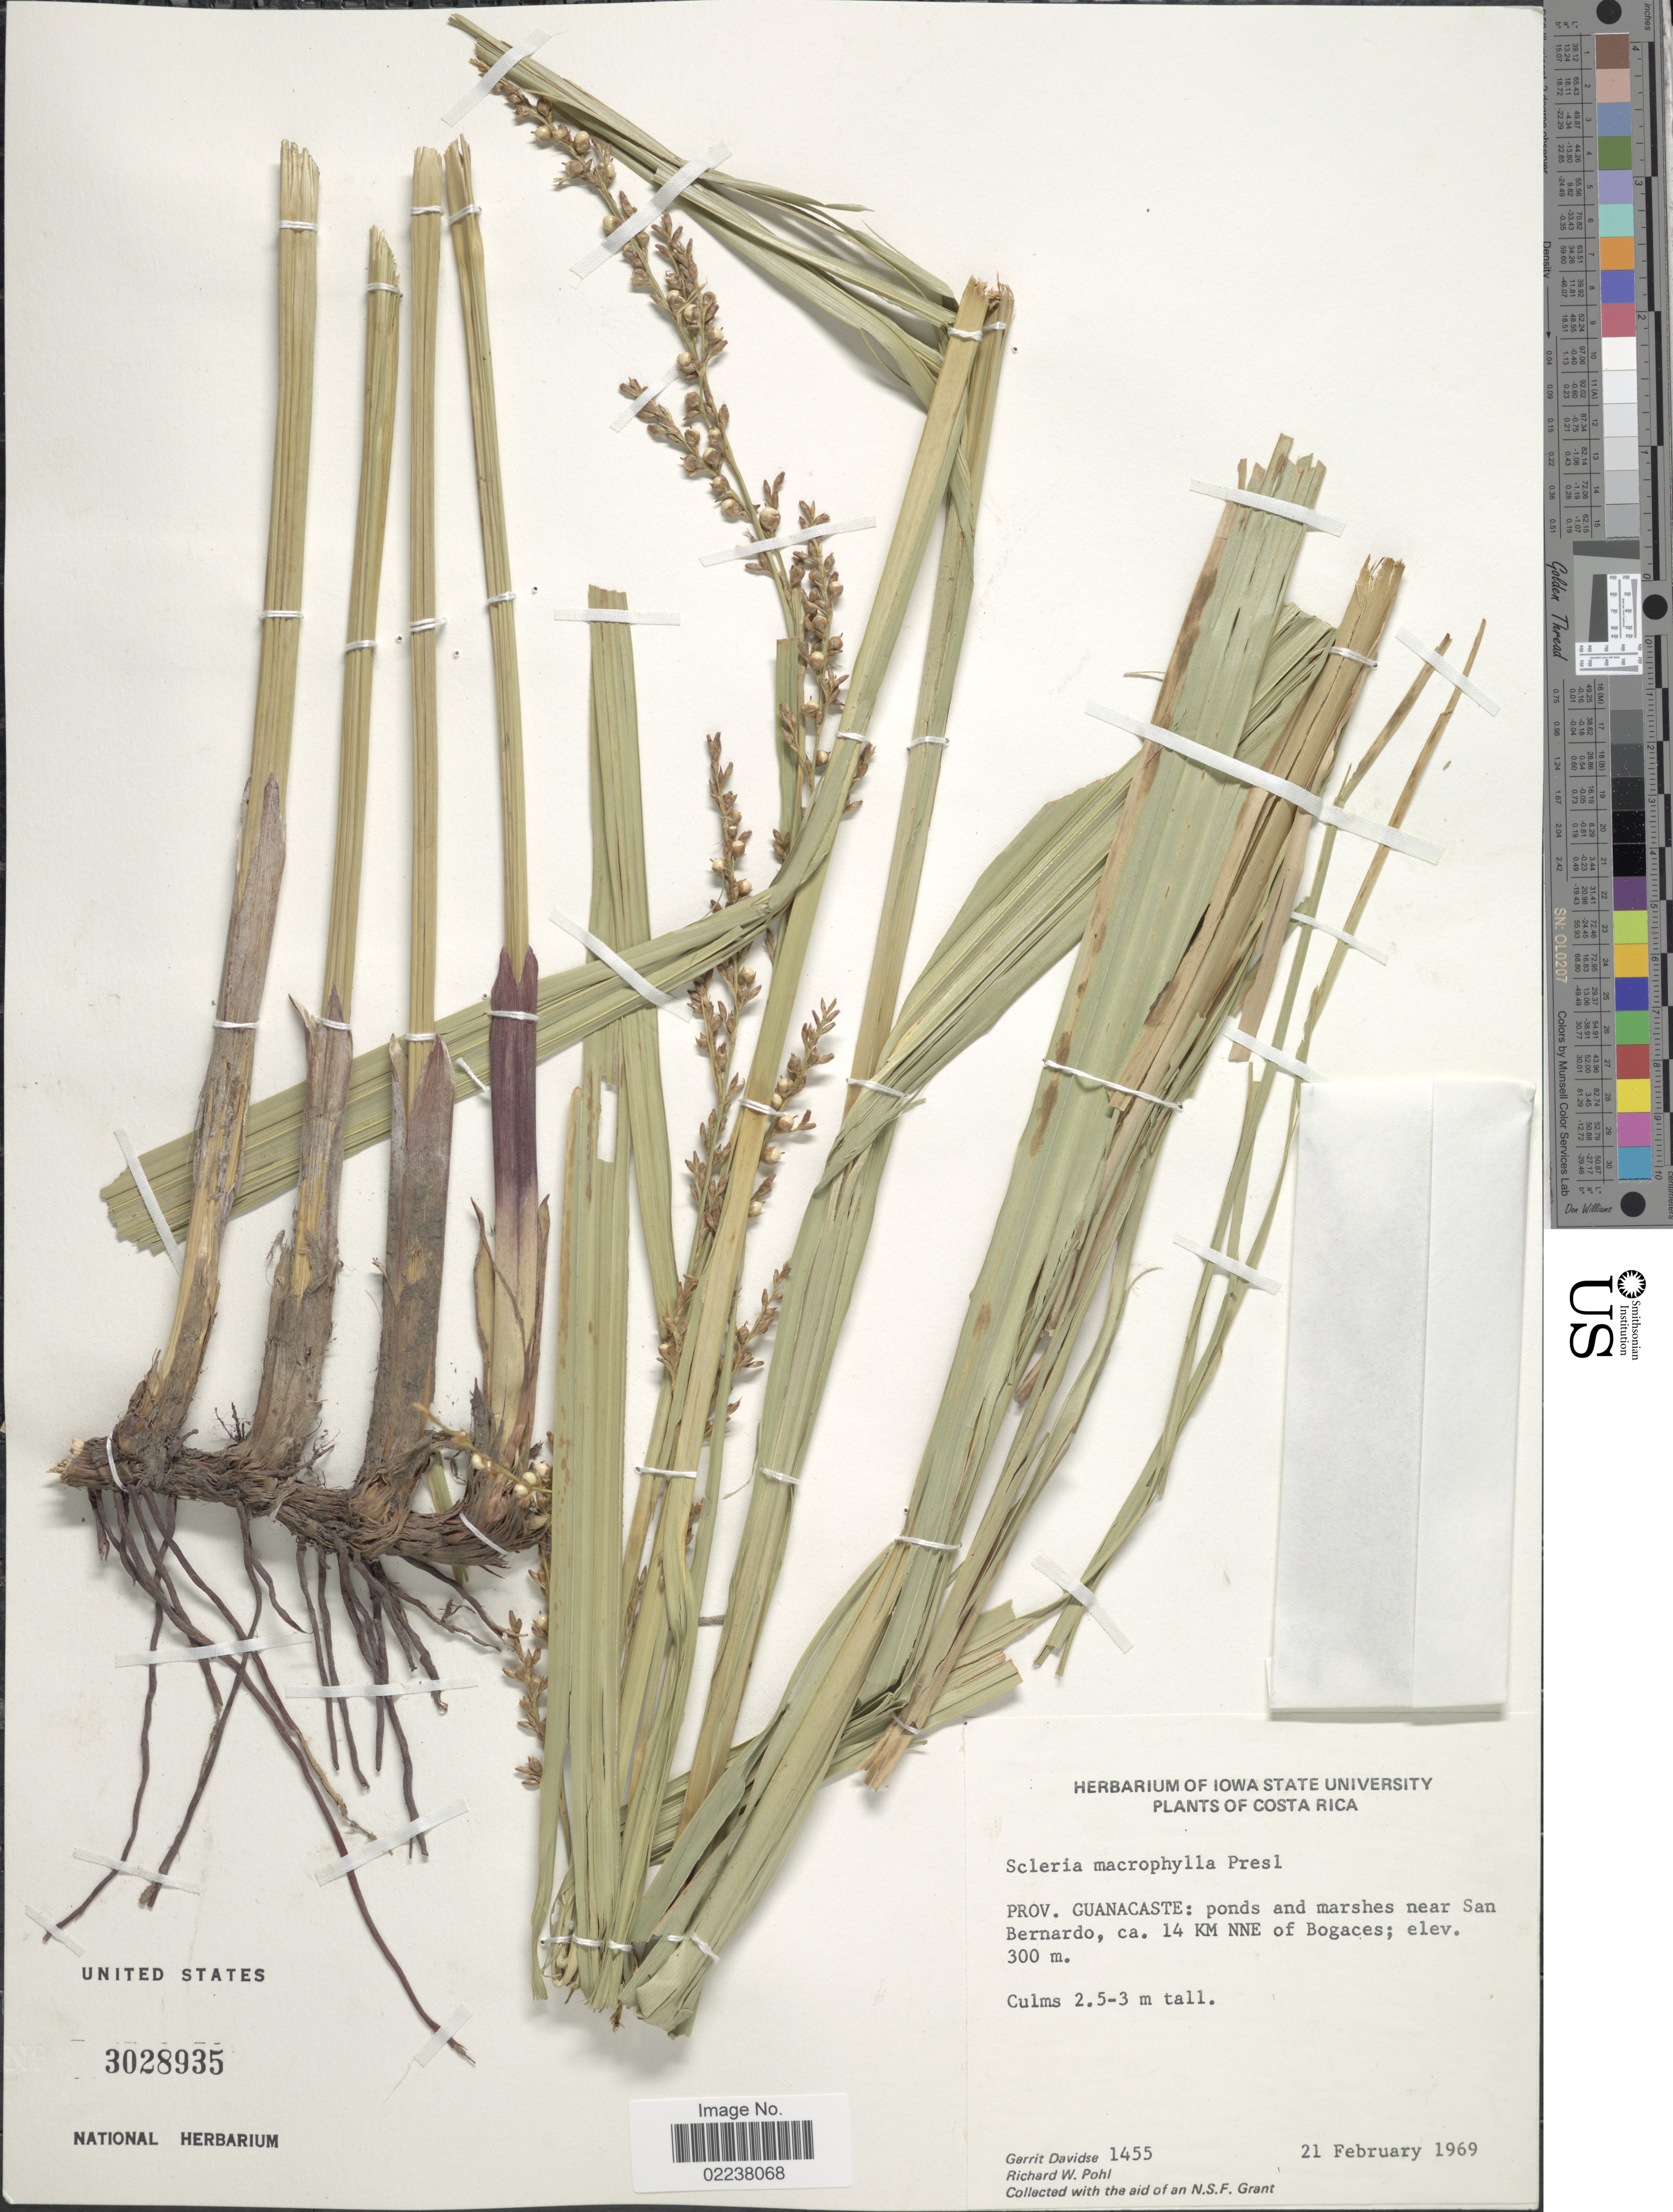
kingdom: Plantae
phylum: Tracheophyta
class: Liliopsida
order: Poales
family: Cyperaceae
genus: Scleria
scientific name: Scleria macrophylla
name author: J. Presl & C. Presl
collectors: G. Davidse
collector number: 1455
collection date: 1969-02-21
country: Costa Rica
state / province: Guanacaste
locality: Pond and marshes near San Bernardo, ca. 14 KM NNE of Bogaces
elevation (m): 300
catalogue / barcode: US 3028935